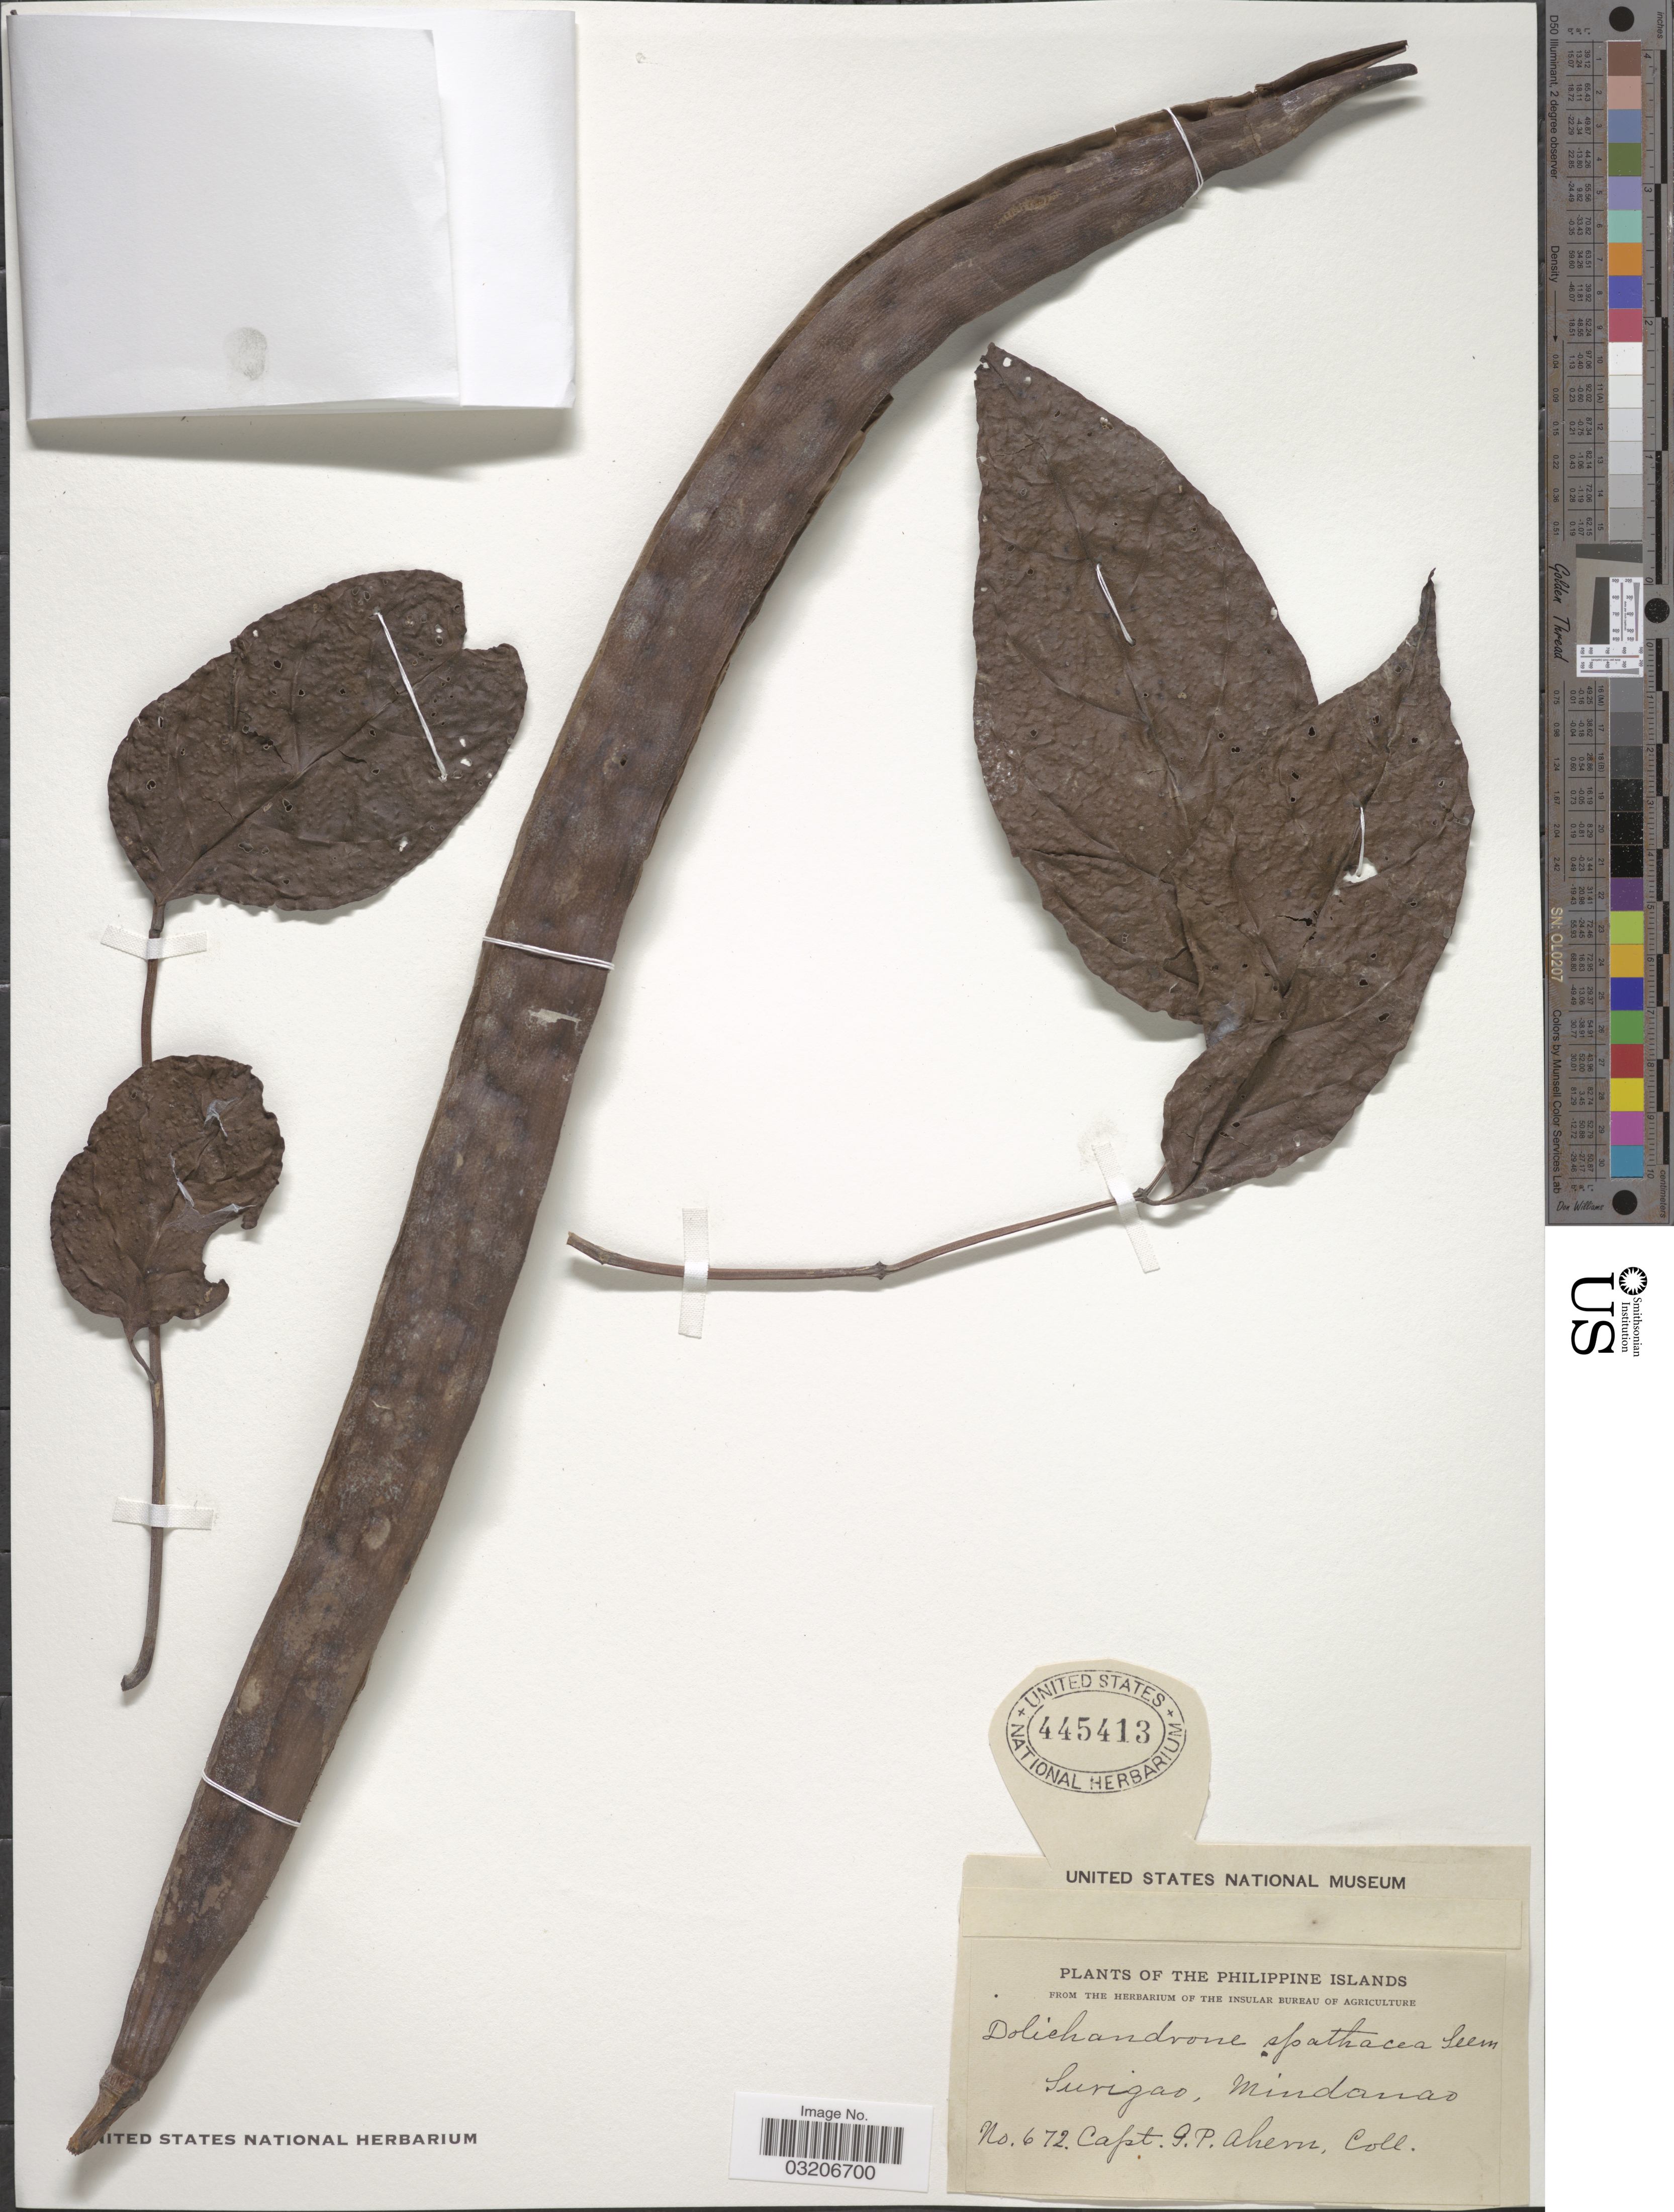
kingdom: Plantae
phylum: Tracheophyta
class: Magnoliopsida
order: Lamiales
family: Bignoniaceae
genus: Dolichandrone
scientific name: Dolichandrone spathacea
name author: (L. f.) K. Schum.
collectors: G. Ahern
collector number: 672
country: Philippines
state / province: Caraga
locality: The Philippine Islands. Surigao, Mindanao.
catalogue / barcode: US 445413